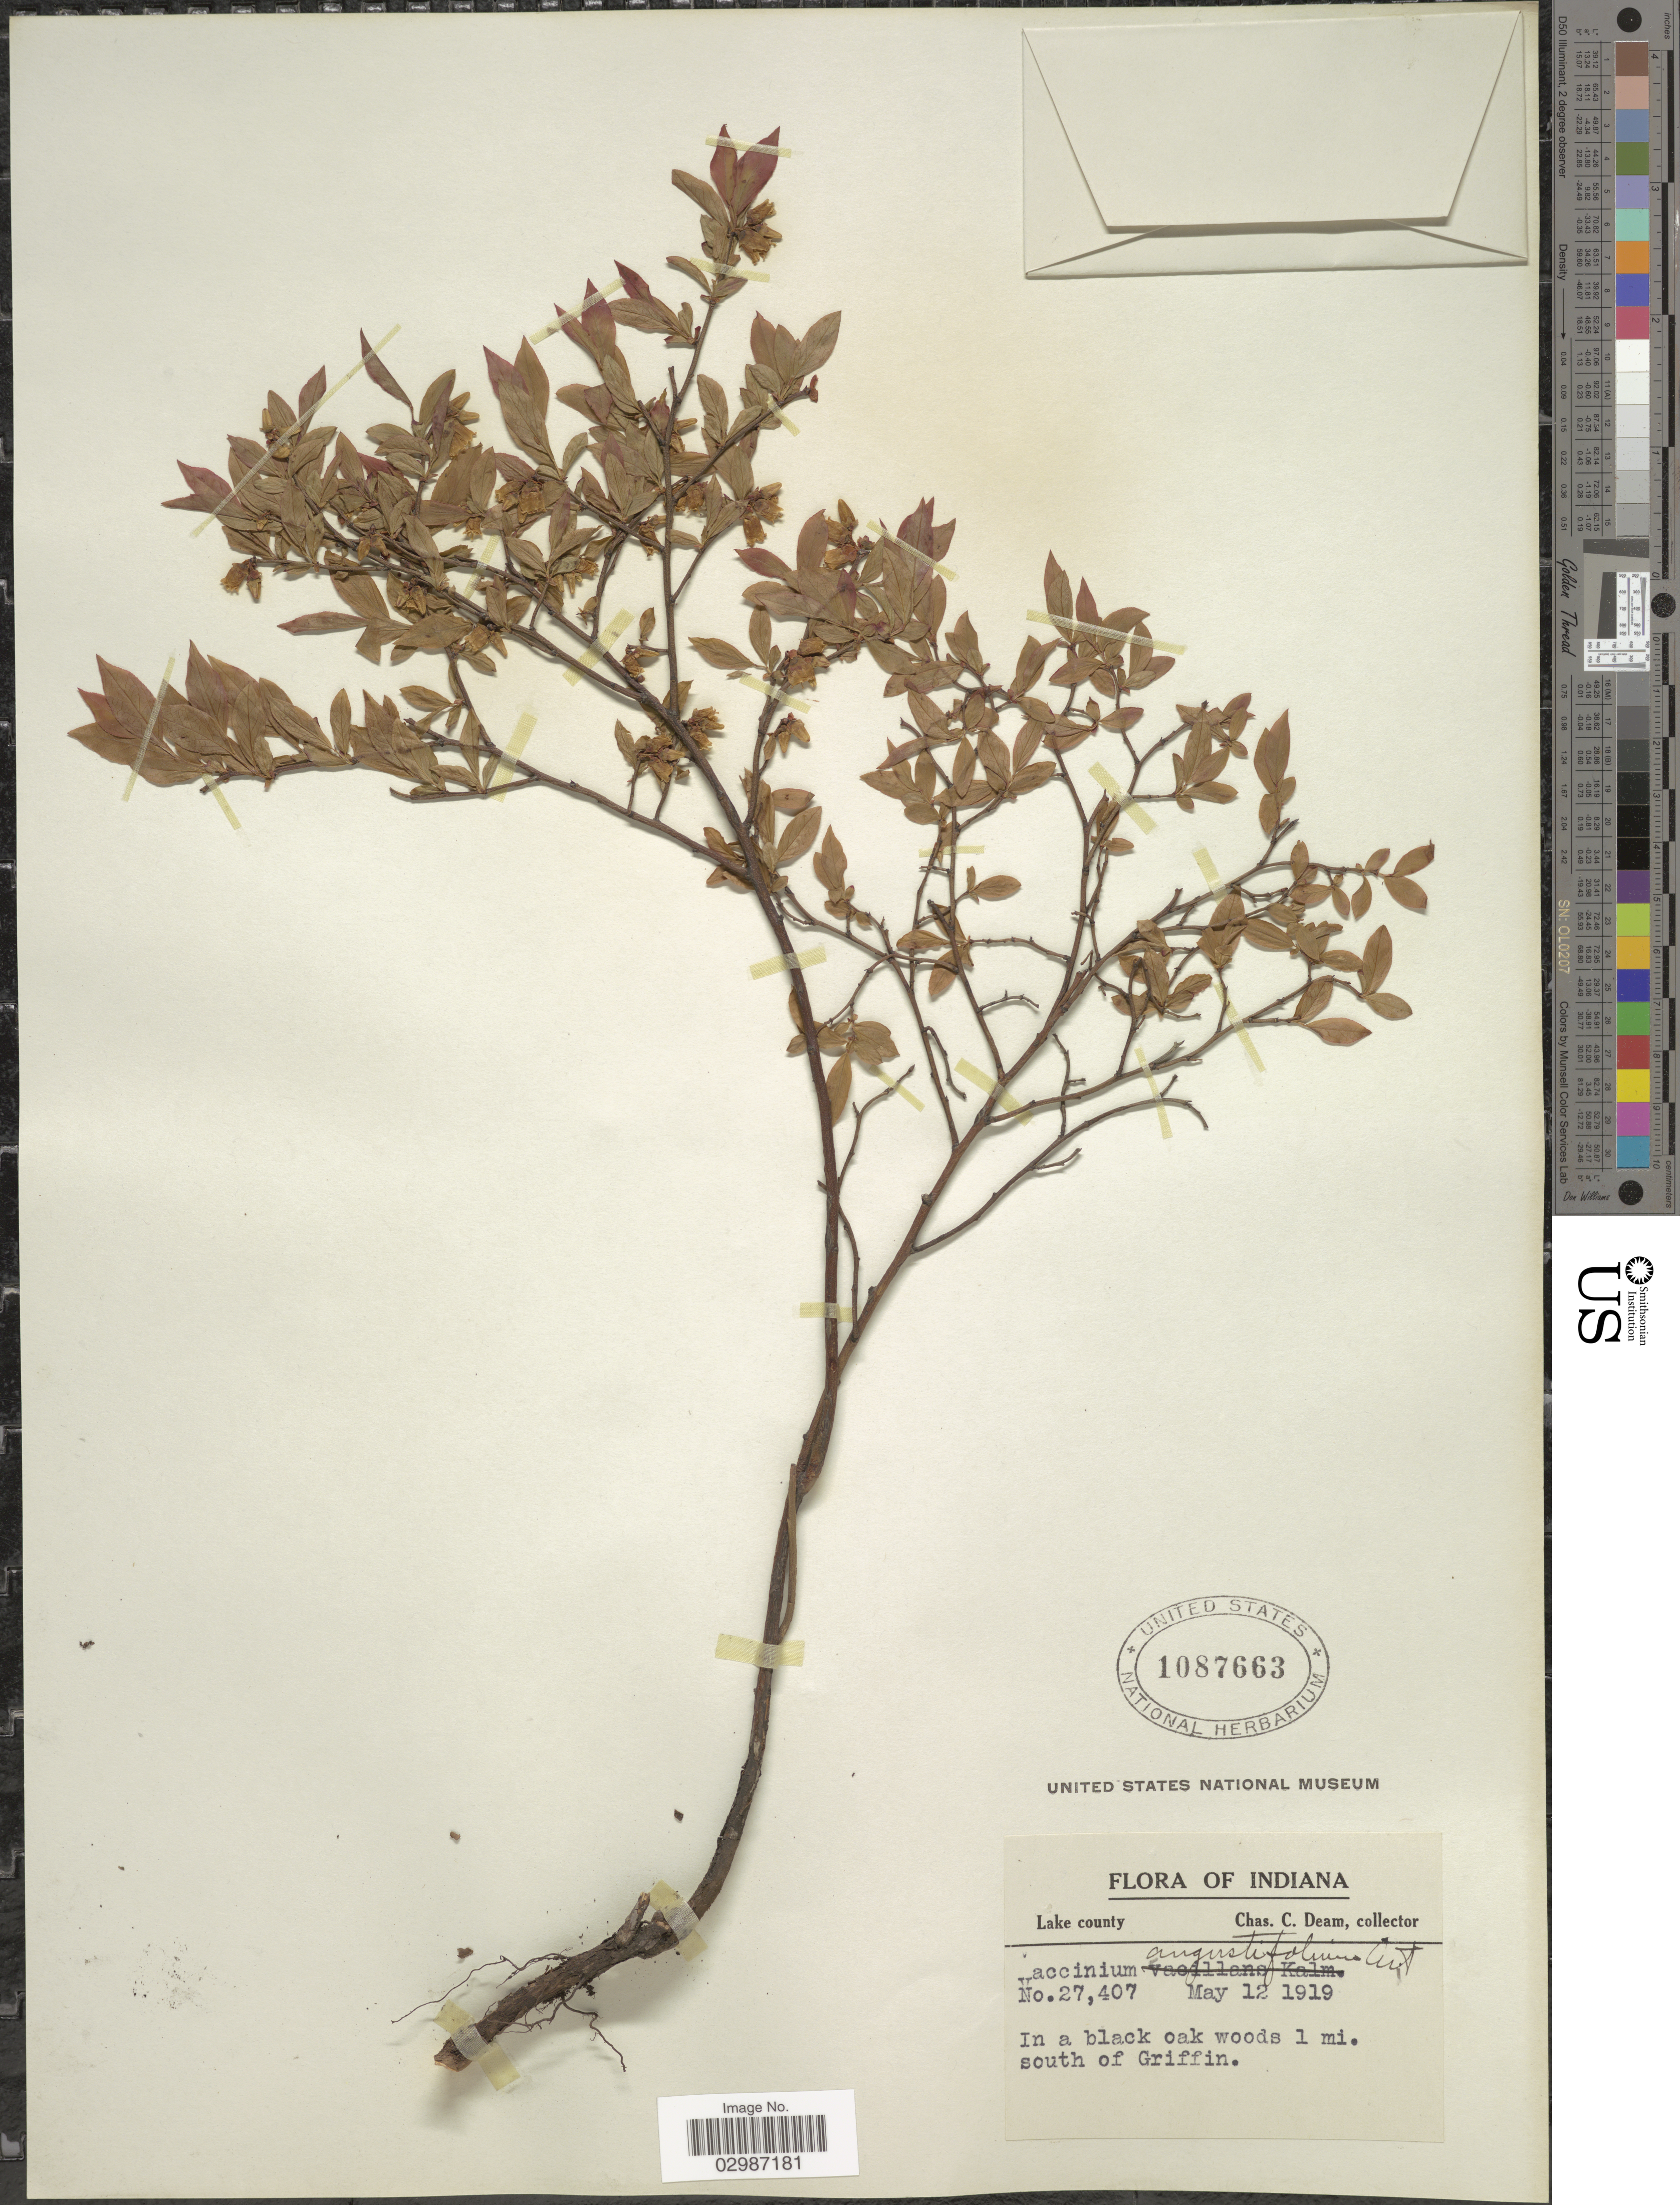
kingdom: Plantae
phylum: Tracheophyta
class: Magnoliopsida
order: Ericales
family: Ericaceae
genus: Vaccinium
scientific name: Vaccinium angustifolium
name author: Aiton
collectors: C. C. Deam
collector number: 27407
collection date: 1919-05-12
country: United States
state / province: Indiana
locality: Lake county. In a black oak woods 1 mi. south of Griffin.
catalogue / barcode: US 1087663